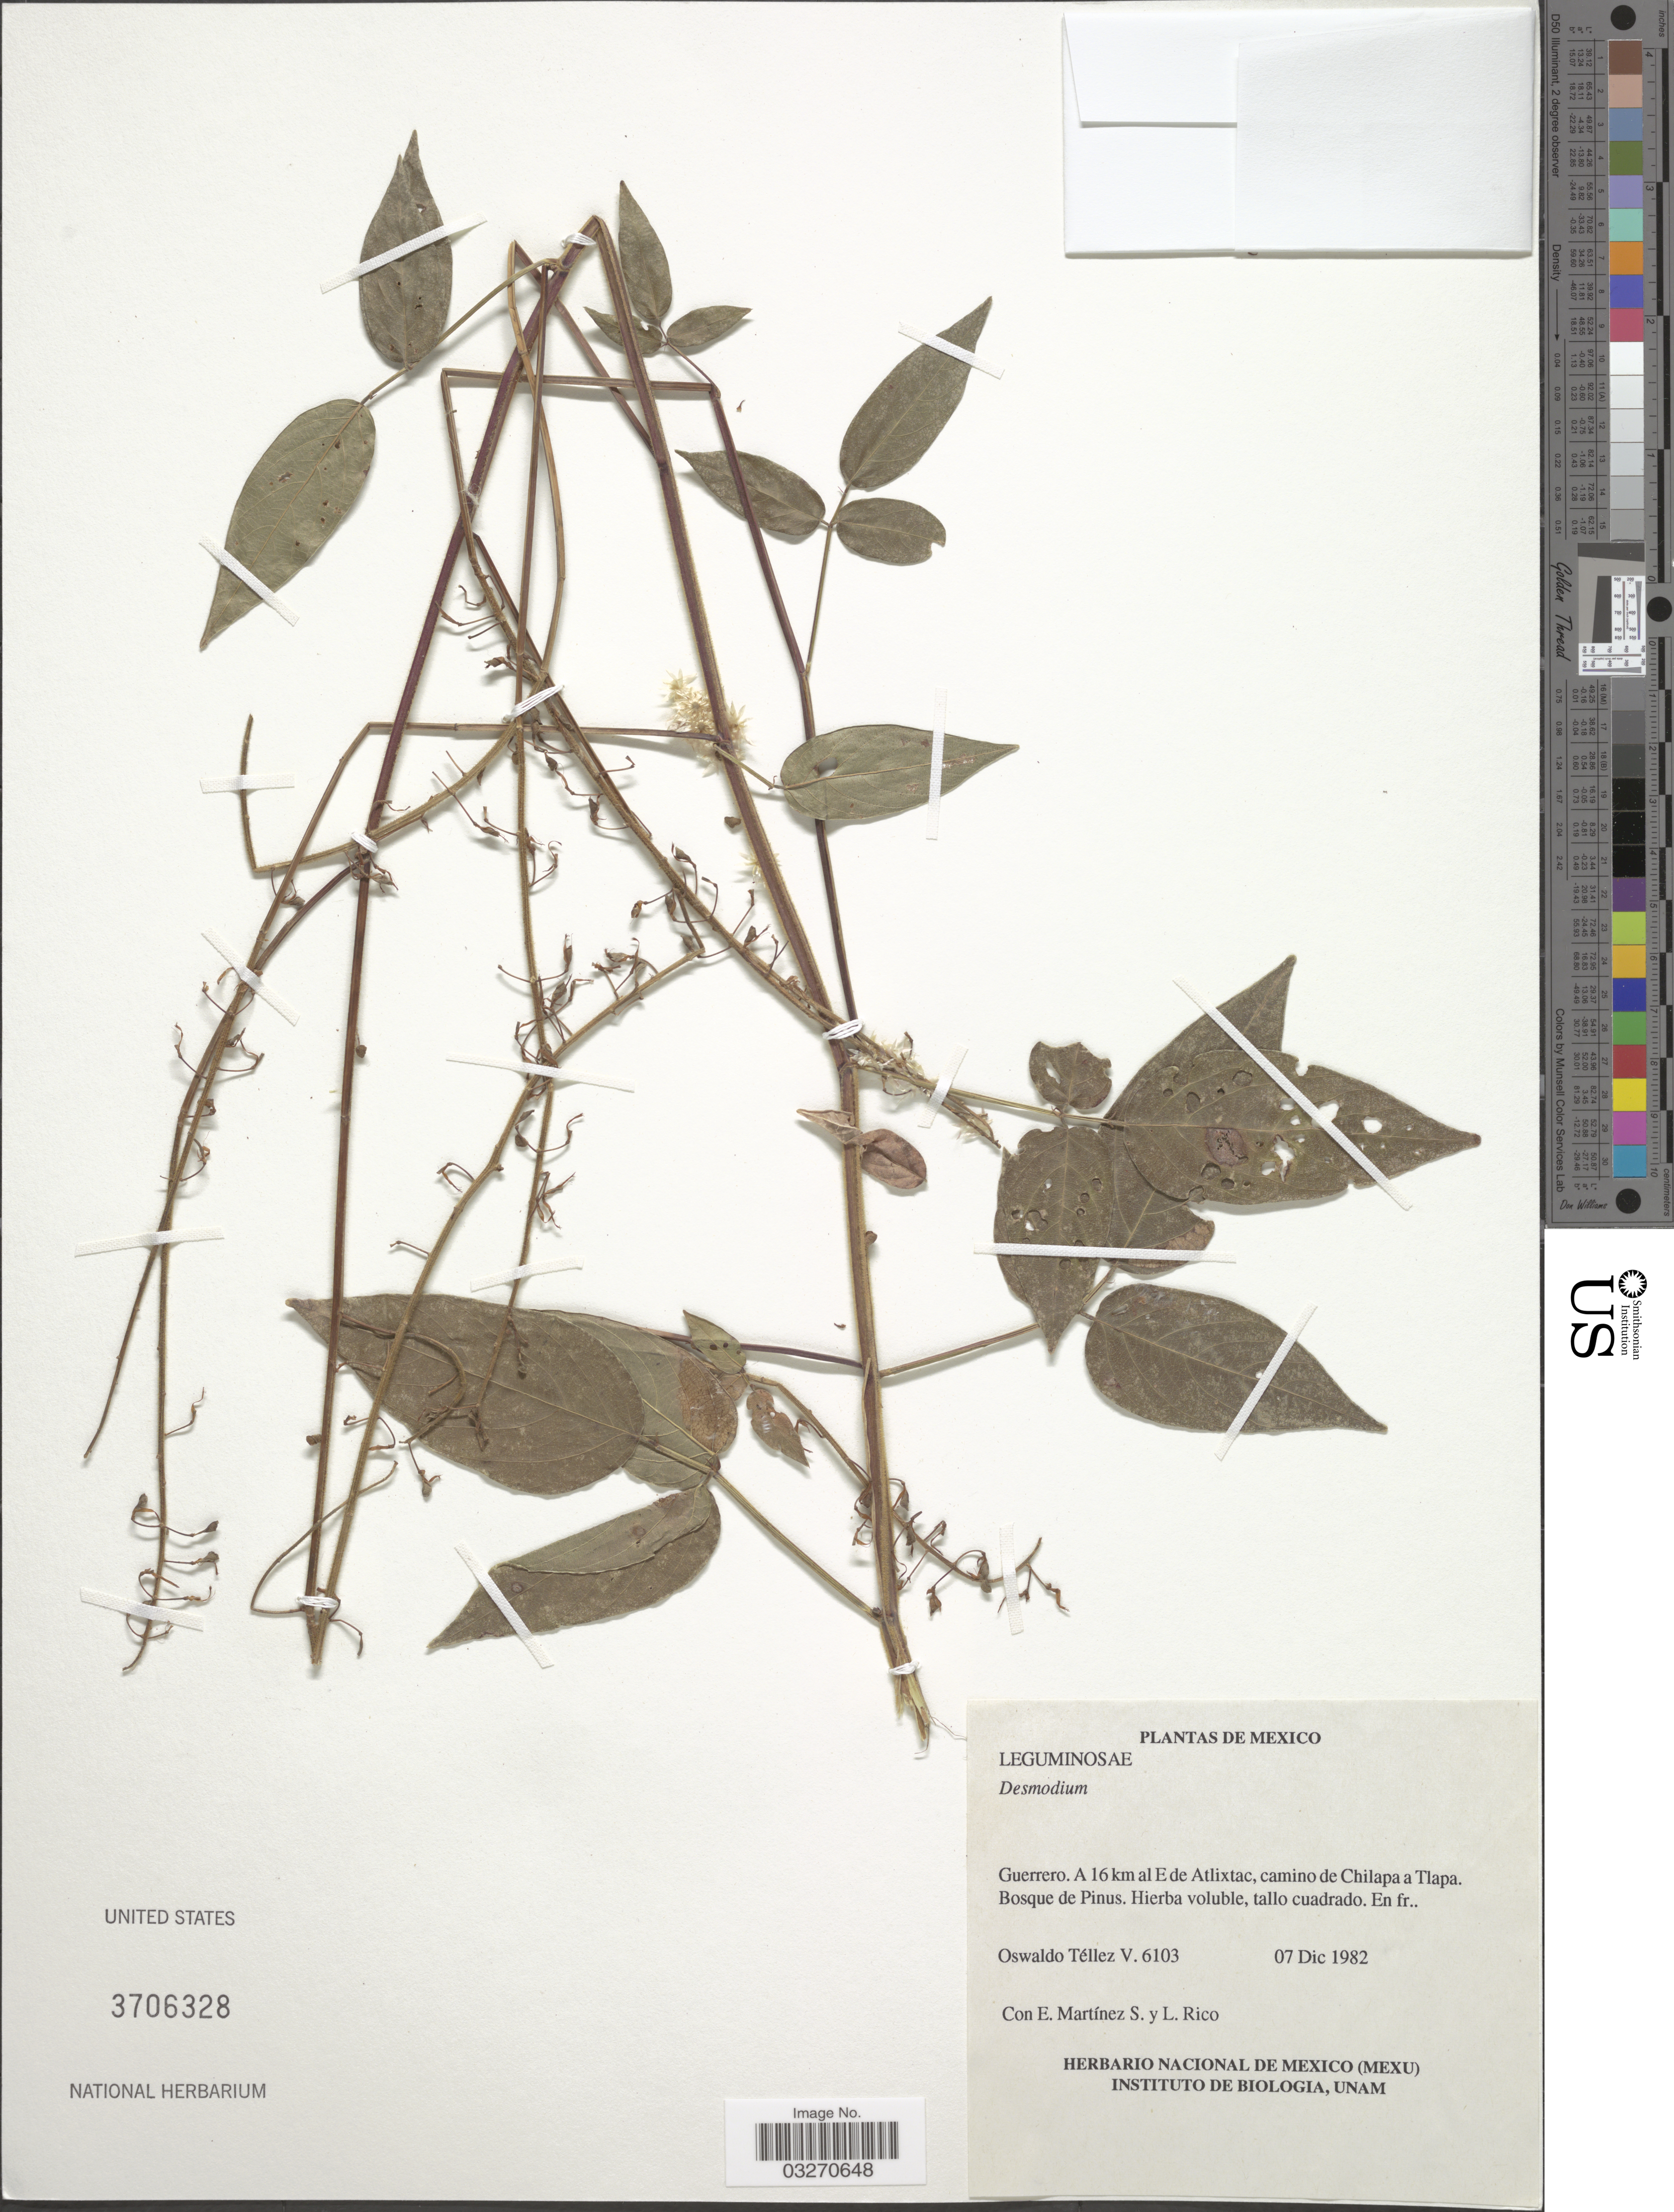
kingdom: Plantae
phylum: Tracheophyta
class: Magnoliopsida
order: Fabales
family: Fabaceae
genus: Desmodium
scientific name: Desmodium sp.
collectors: O. Téllez V., E. M. Martínez S. & L. Rico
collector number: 6103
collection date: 1982-12-07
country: Mexico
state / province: Guerrero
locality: A 16 km al E de Atlixtax, camino de Chilapa a Tlapa.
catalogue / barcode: US 3706328